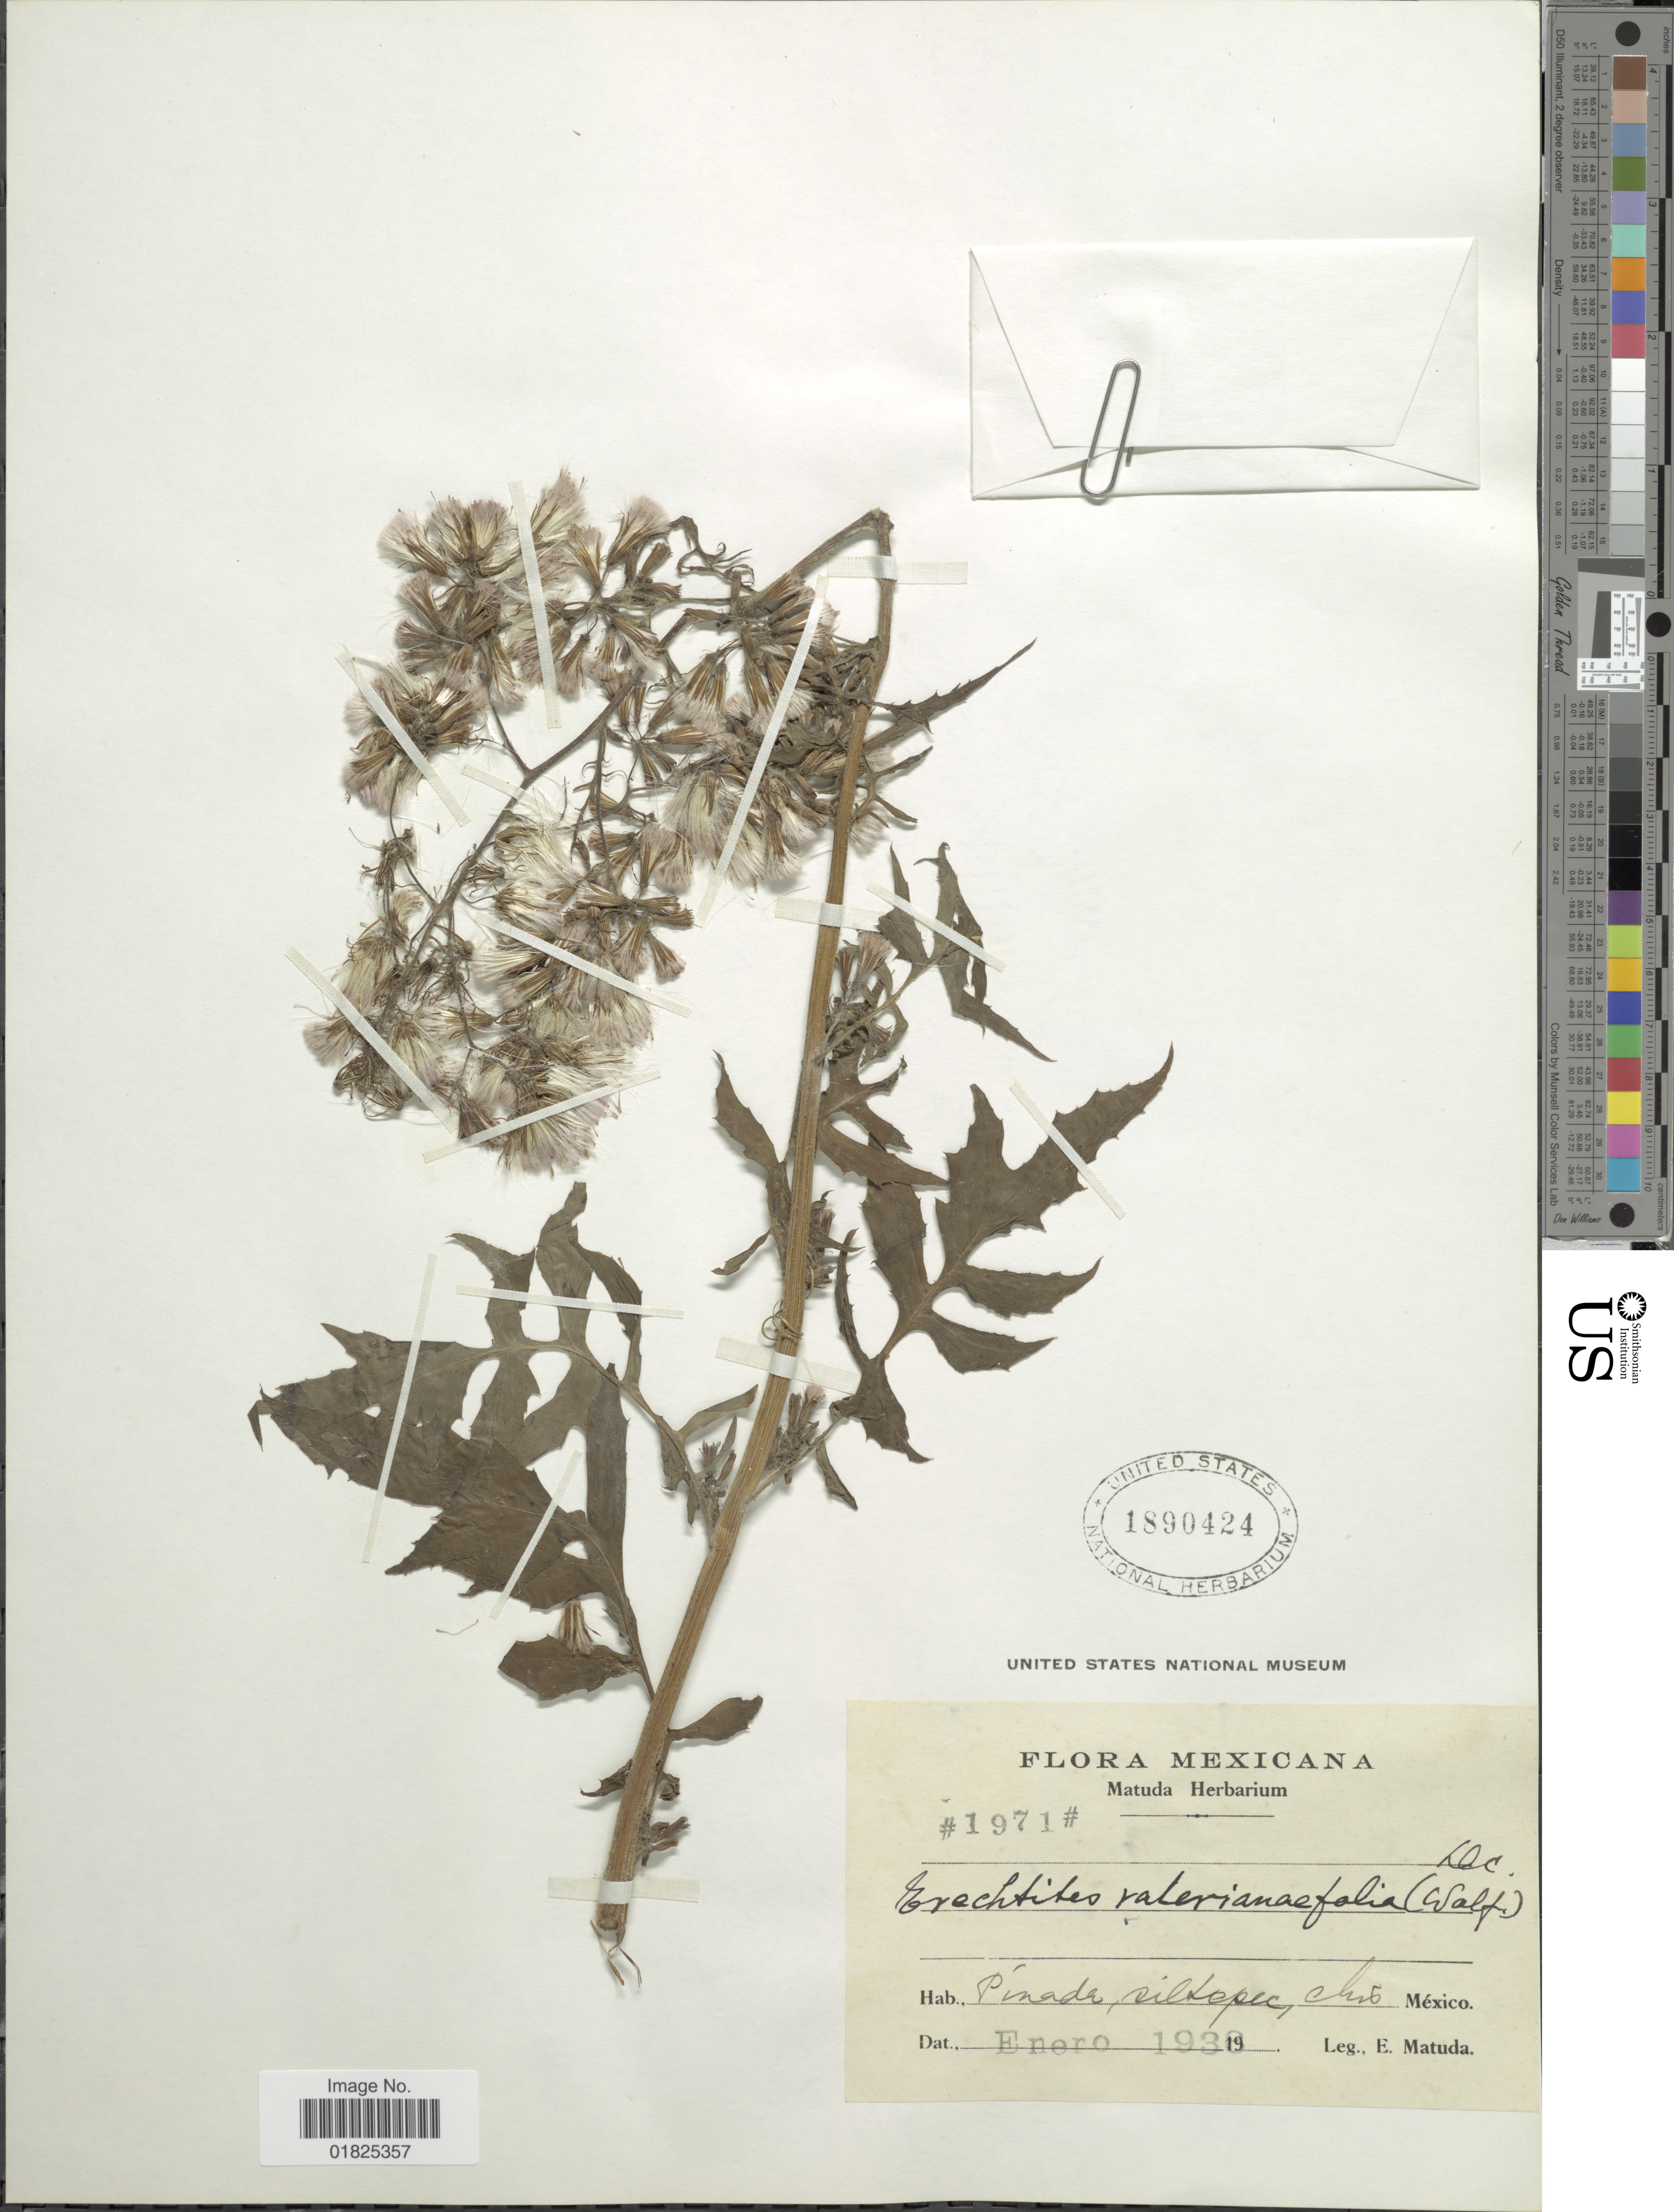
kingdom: Plantae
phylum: Tracheophyta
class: Magnoliopsida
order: Asterales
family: Asteraceae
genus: Erechtites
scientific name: Erechtites valerianifolius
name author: (Link ex Spreng.) DC.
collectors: E. Matuda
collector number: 1971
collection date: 1930-01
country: Mexico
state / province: Chiapas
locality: Pinada siltepec, Chis.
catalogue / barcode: US 1890424